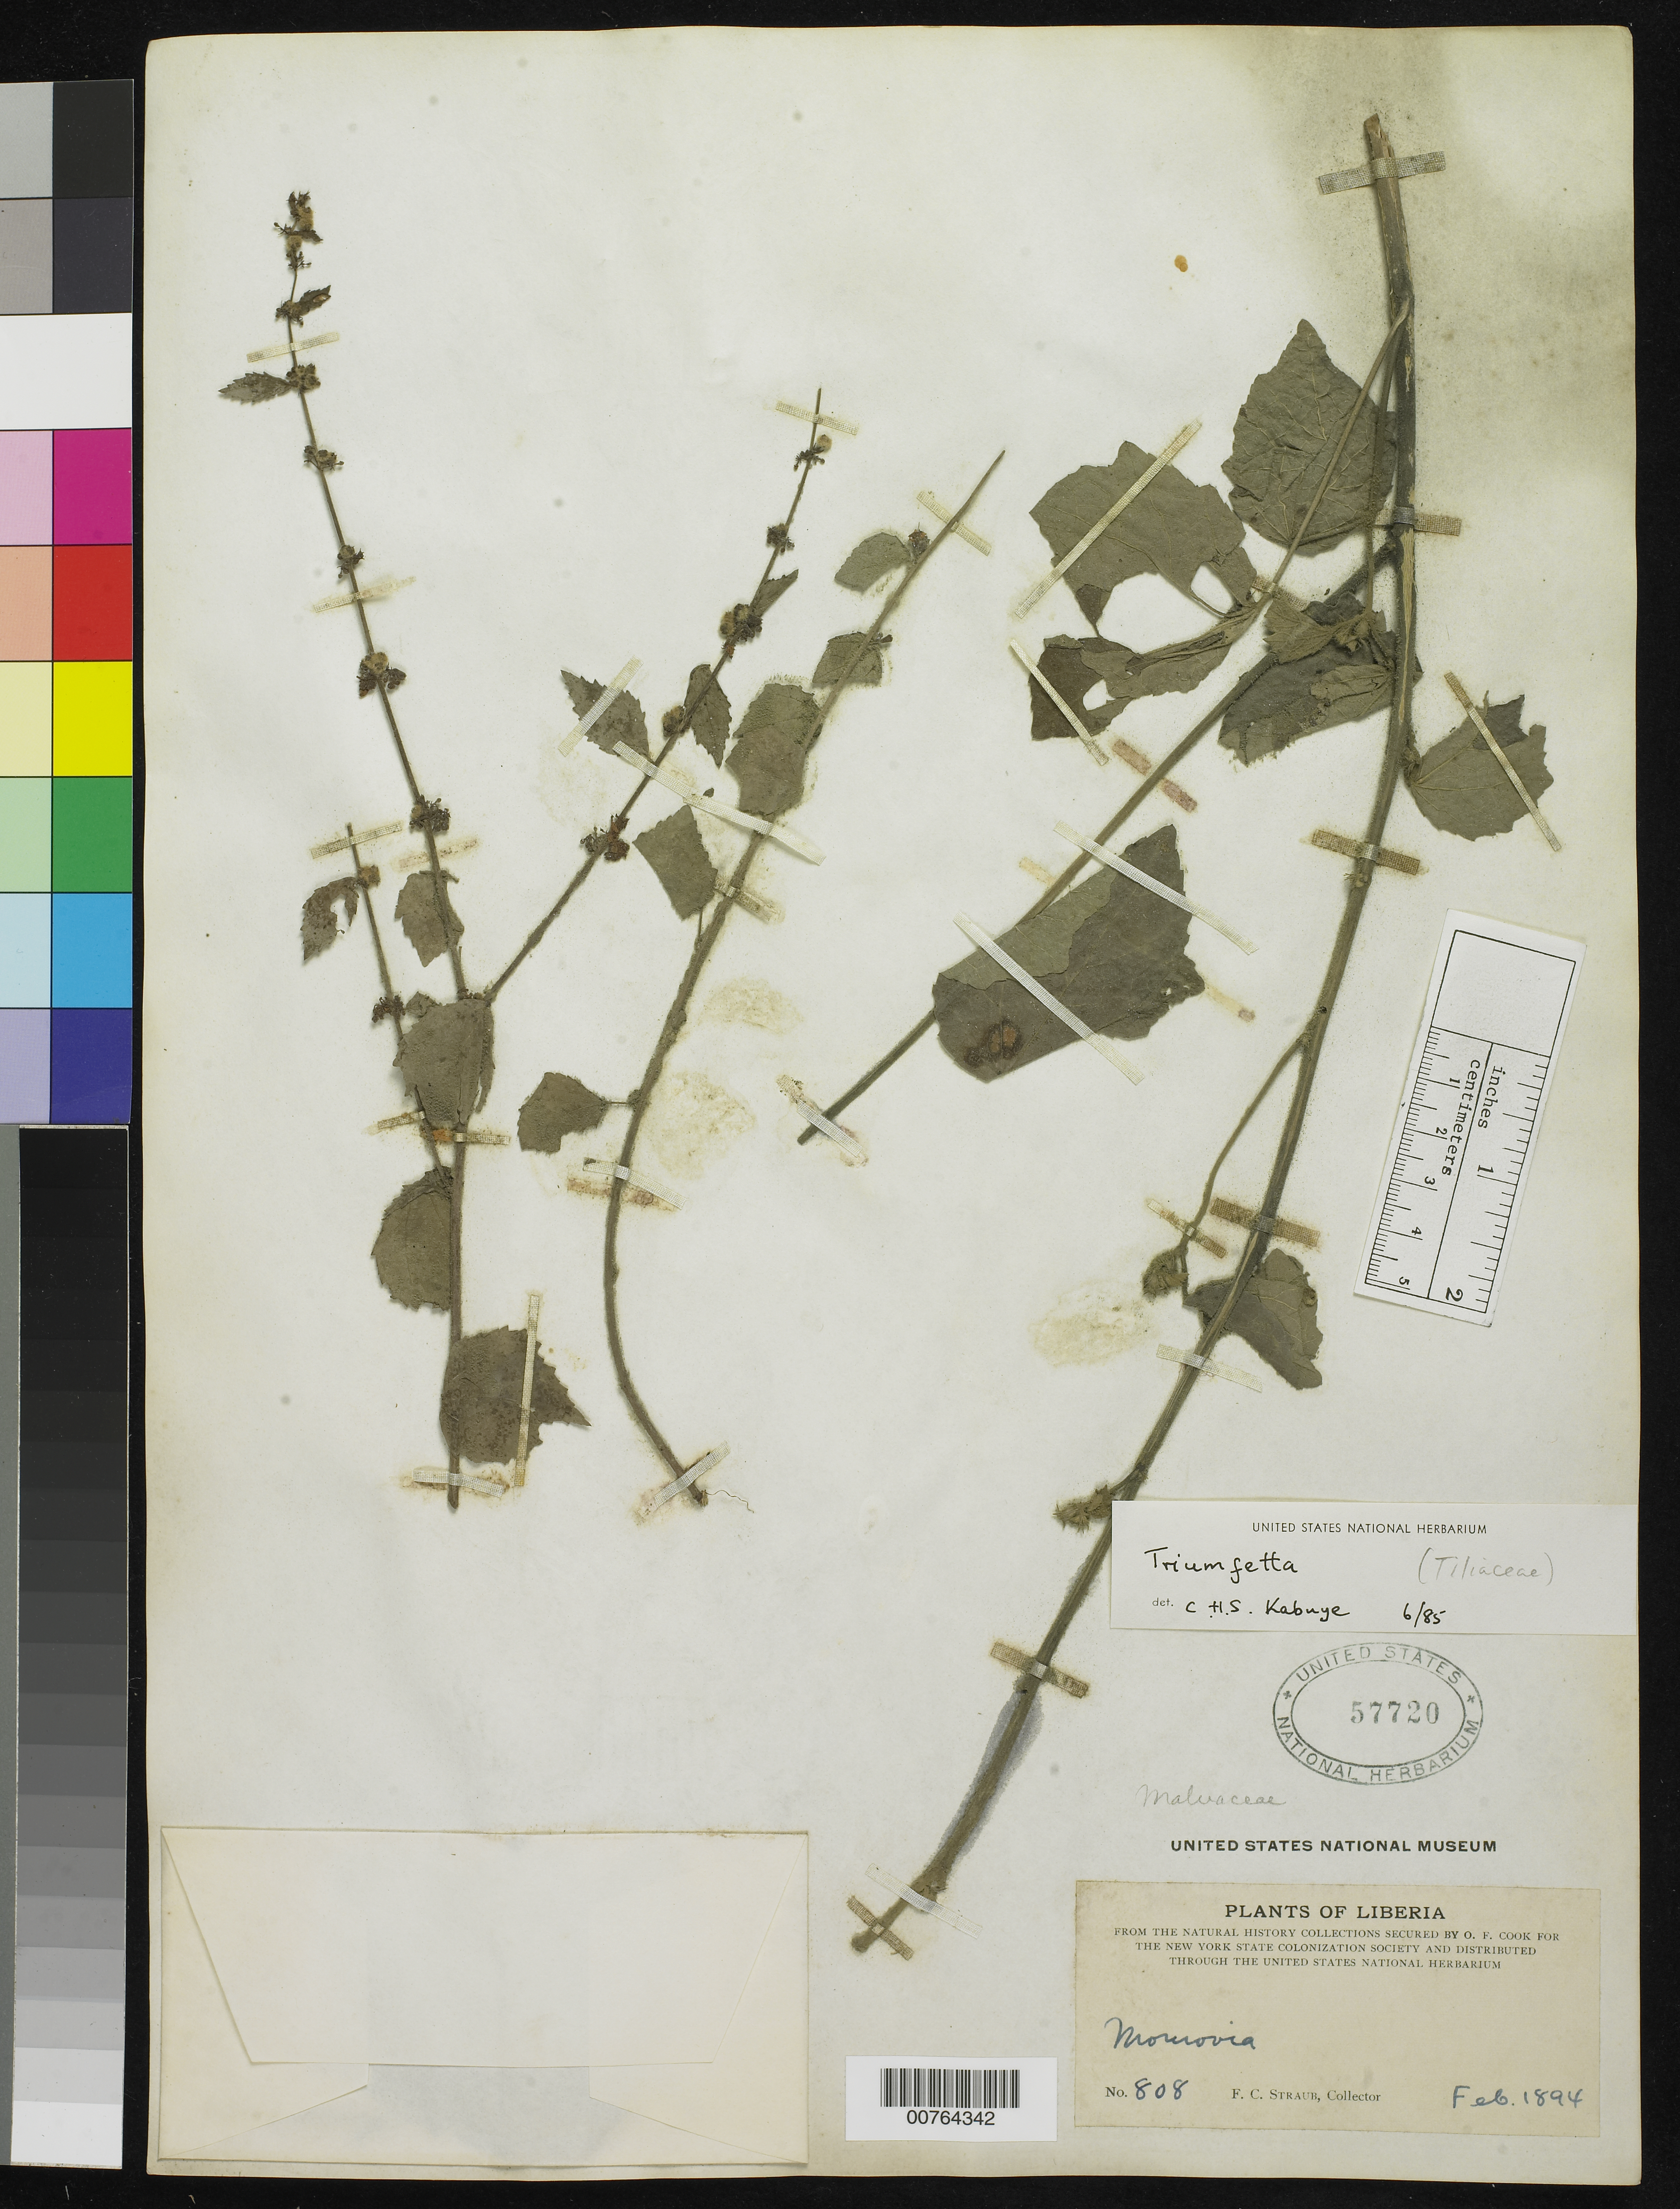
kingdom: Plantae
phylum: Tracheophyta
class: Magnoliopsida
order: Malvales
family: Malvaceae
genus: Triumfetta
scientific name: Triumfetta sp.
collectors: F. Straub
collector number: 808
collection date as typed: Feb 1894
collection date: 1894-02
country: Liberia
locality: Monrovia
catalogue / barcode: US 57720